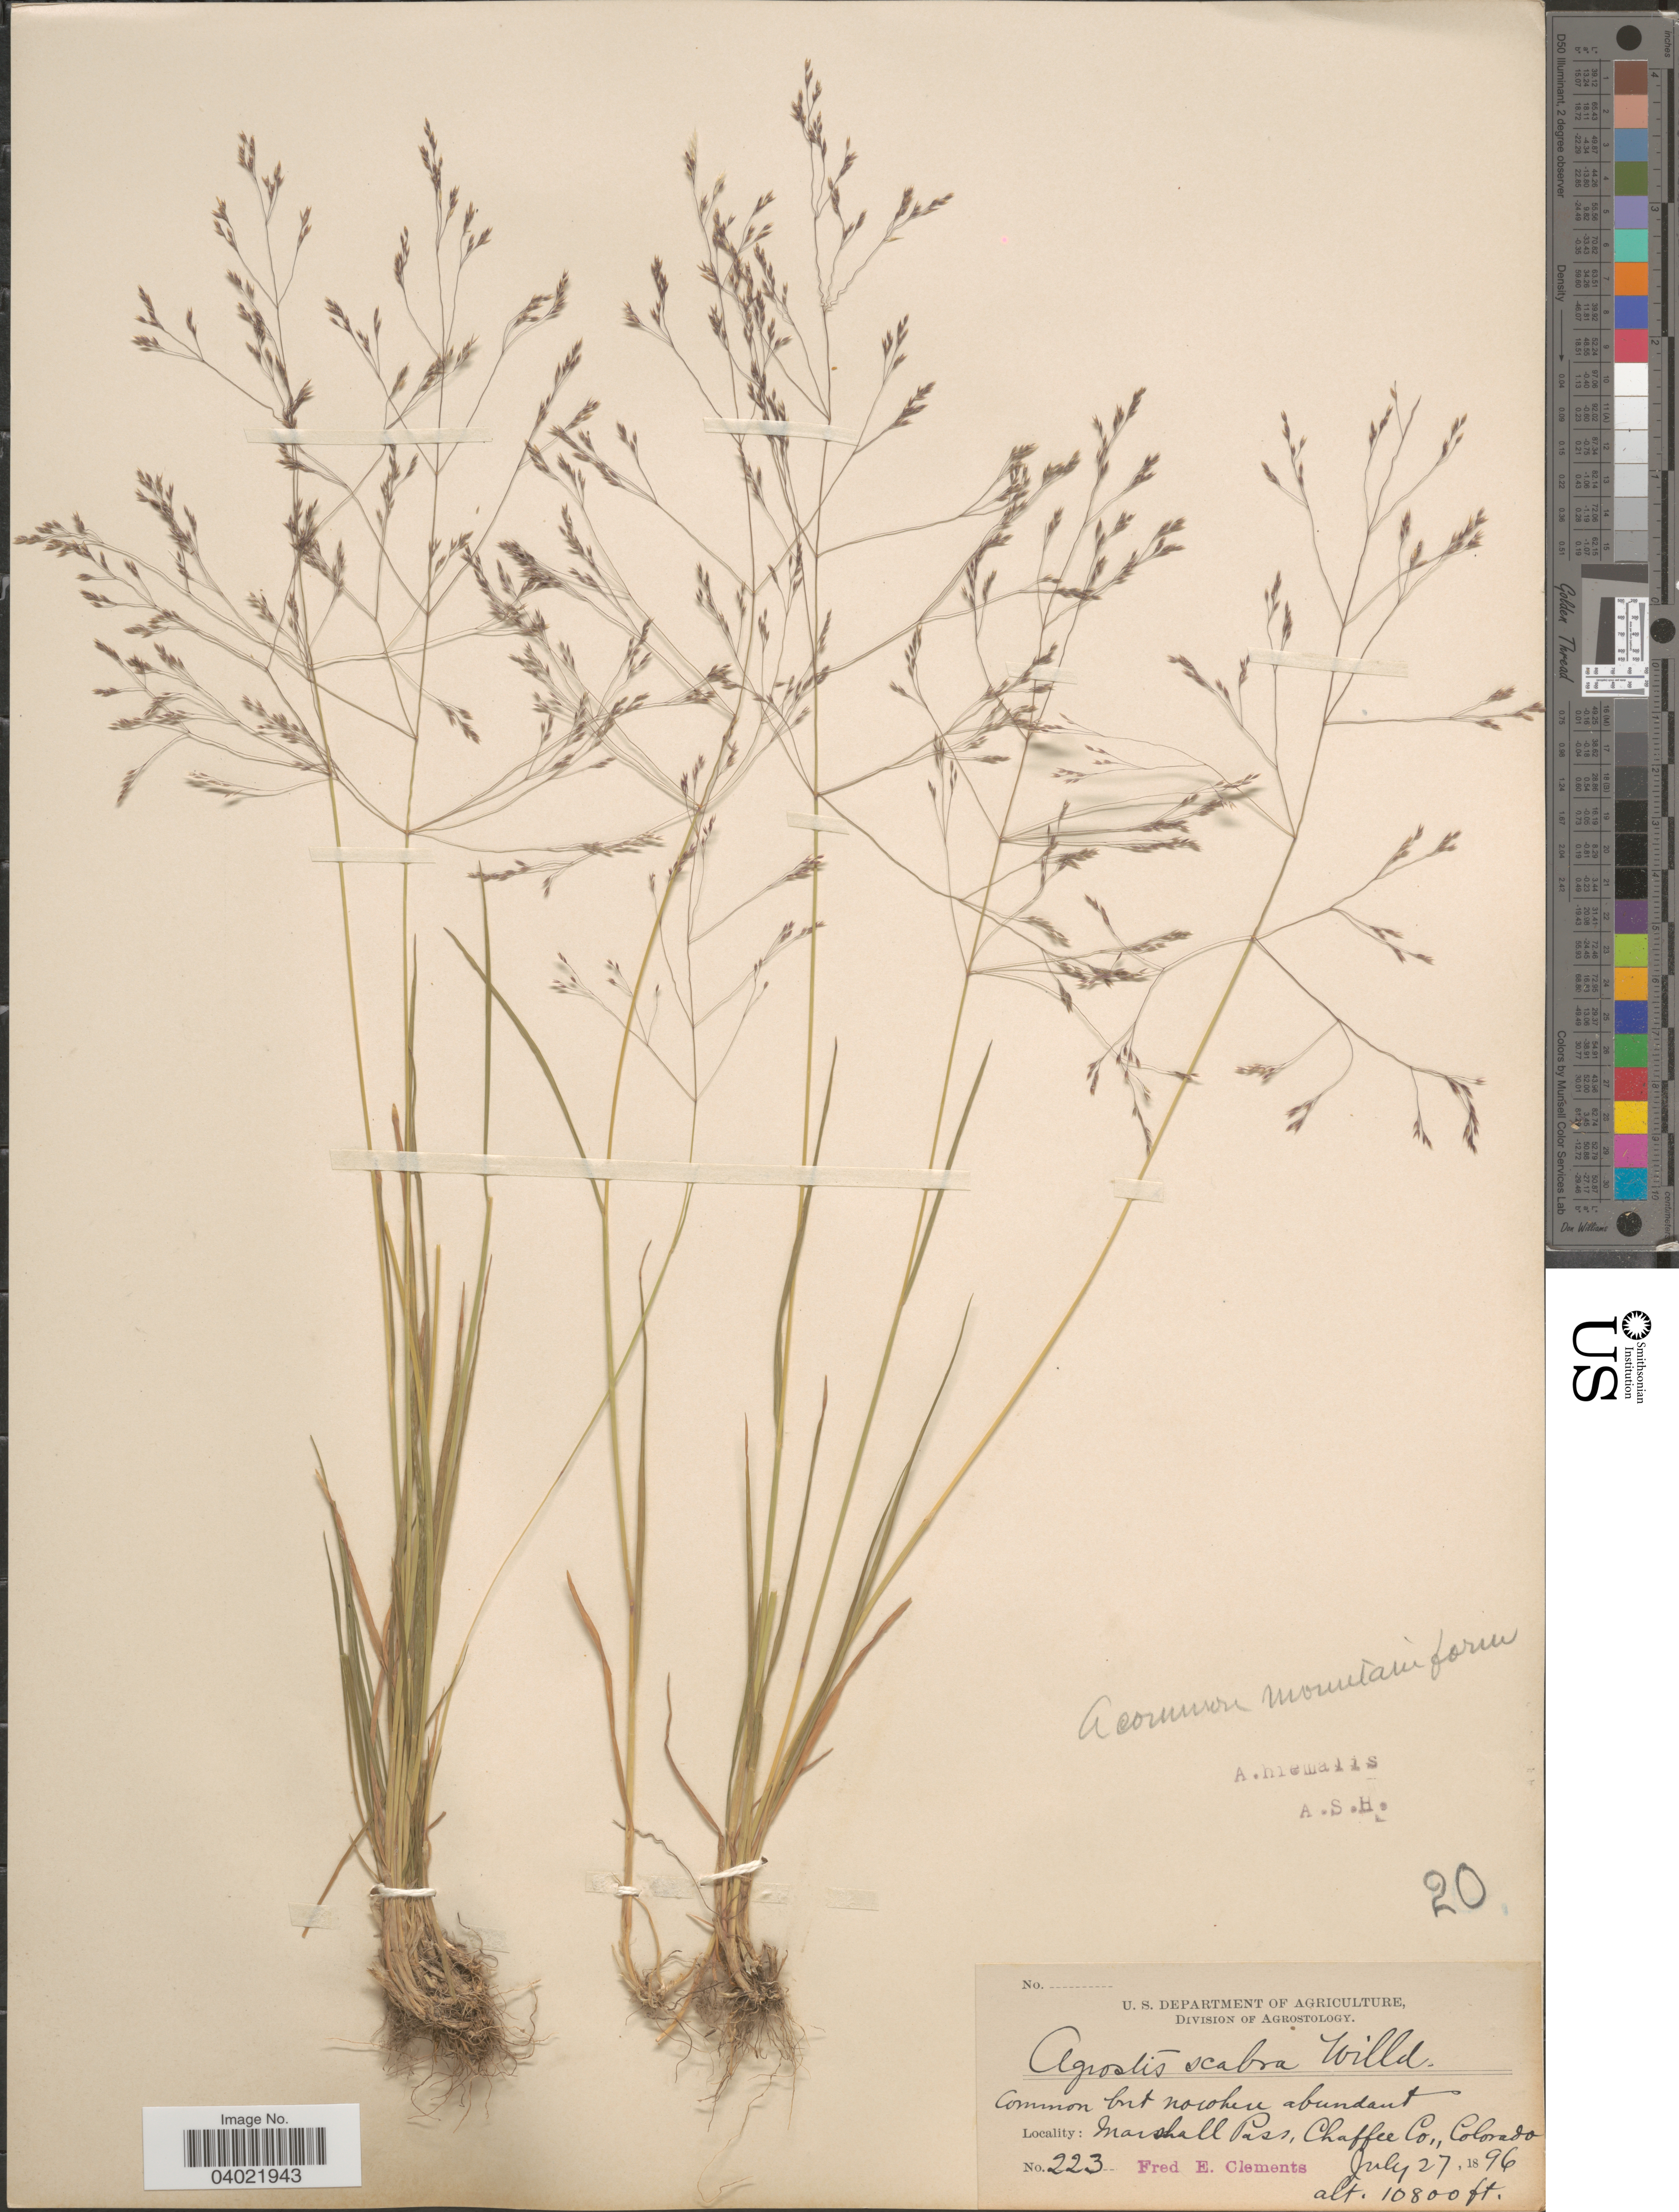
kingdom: Plantae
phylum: Tracheophyta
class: Liliopsida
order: Poales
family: Poaceae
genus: Agrostis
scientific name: Agrostis scabra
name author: Willd.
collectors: F. E. Clements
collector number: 223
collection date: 1896-07-27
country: United States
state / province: Colorado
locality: Marshall Pass, Chaffee Co.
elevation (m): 3292